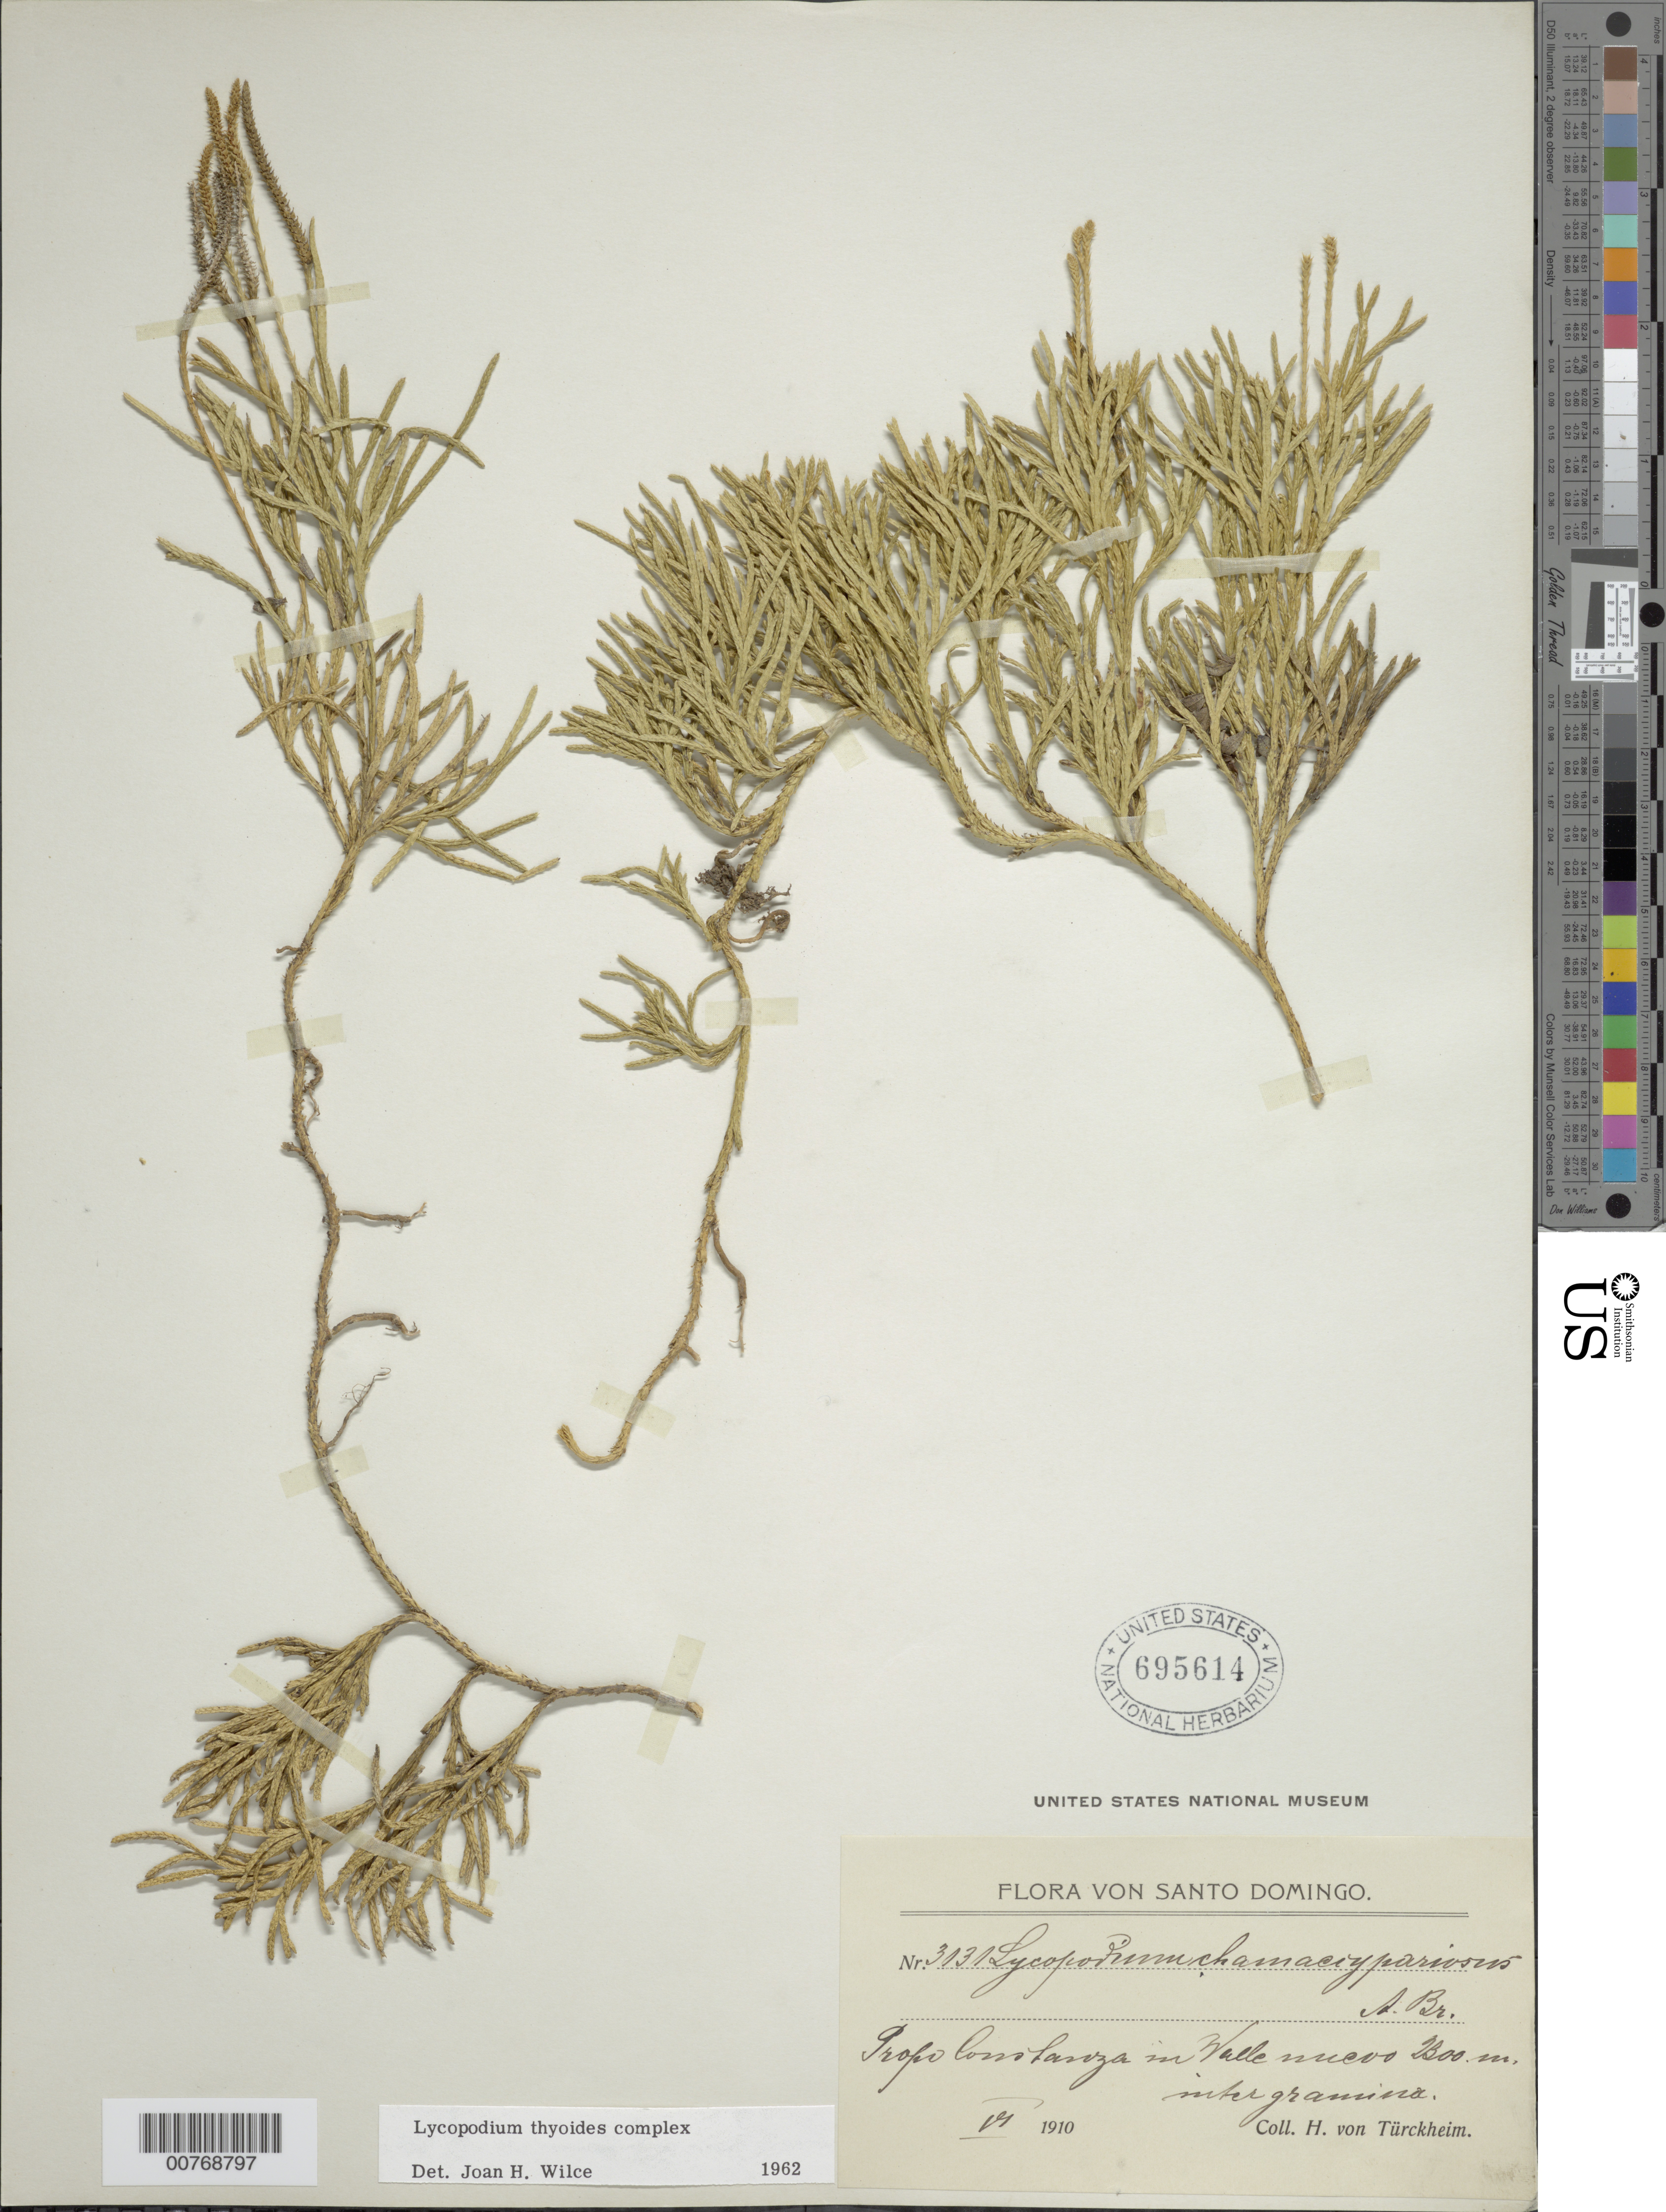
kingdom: Plantae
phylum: Tracheophyta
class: Lycopodiopsida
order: Lycopodiales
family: Lycopodiaceae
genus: Diphasiastrum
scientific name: Diphasiastrum thyoides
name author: (Humb. & Bonpl. ex Willd.) Holub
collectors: H. von Türckheim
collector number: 3030?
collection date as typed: Jun 1910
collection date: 1910-06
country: Dominican Republic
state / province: La Vega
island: Hispaniola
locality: Prope Constanza in Valle Nuevo inter gramina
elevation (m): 2300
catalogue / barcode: US 695614